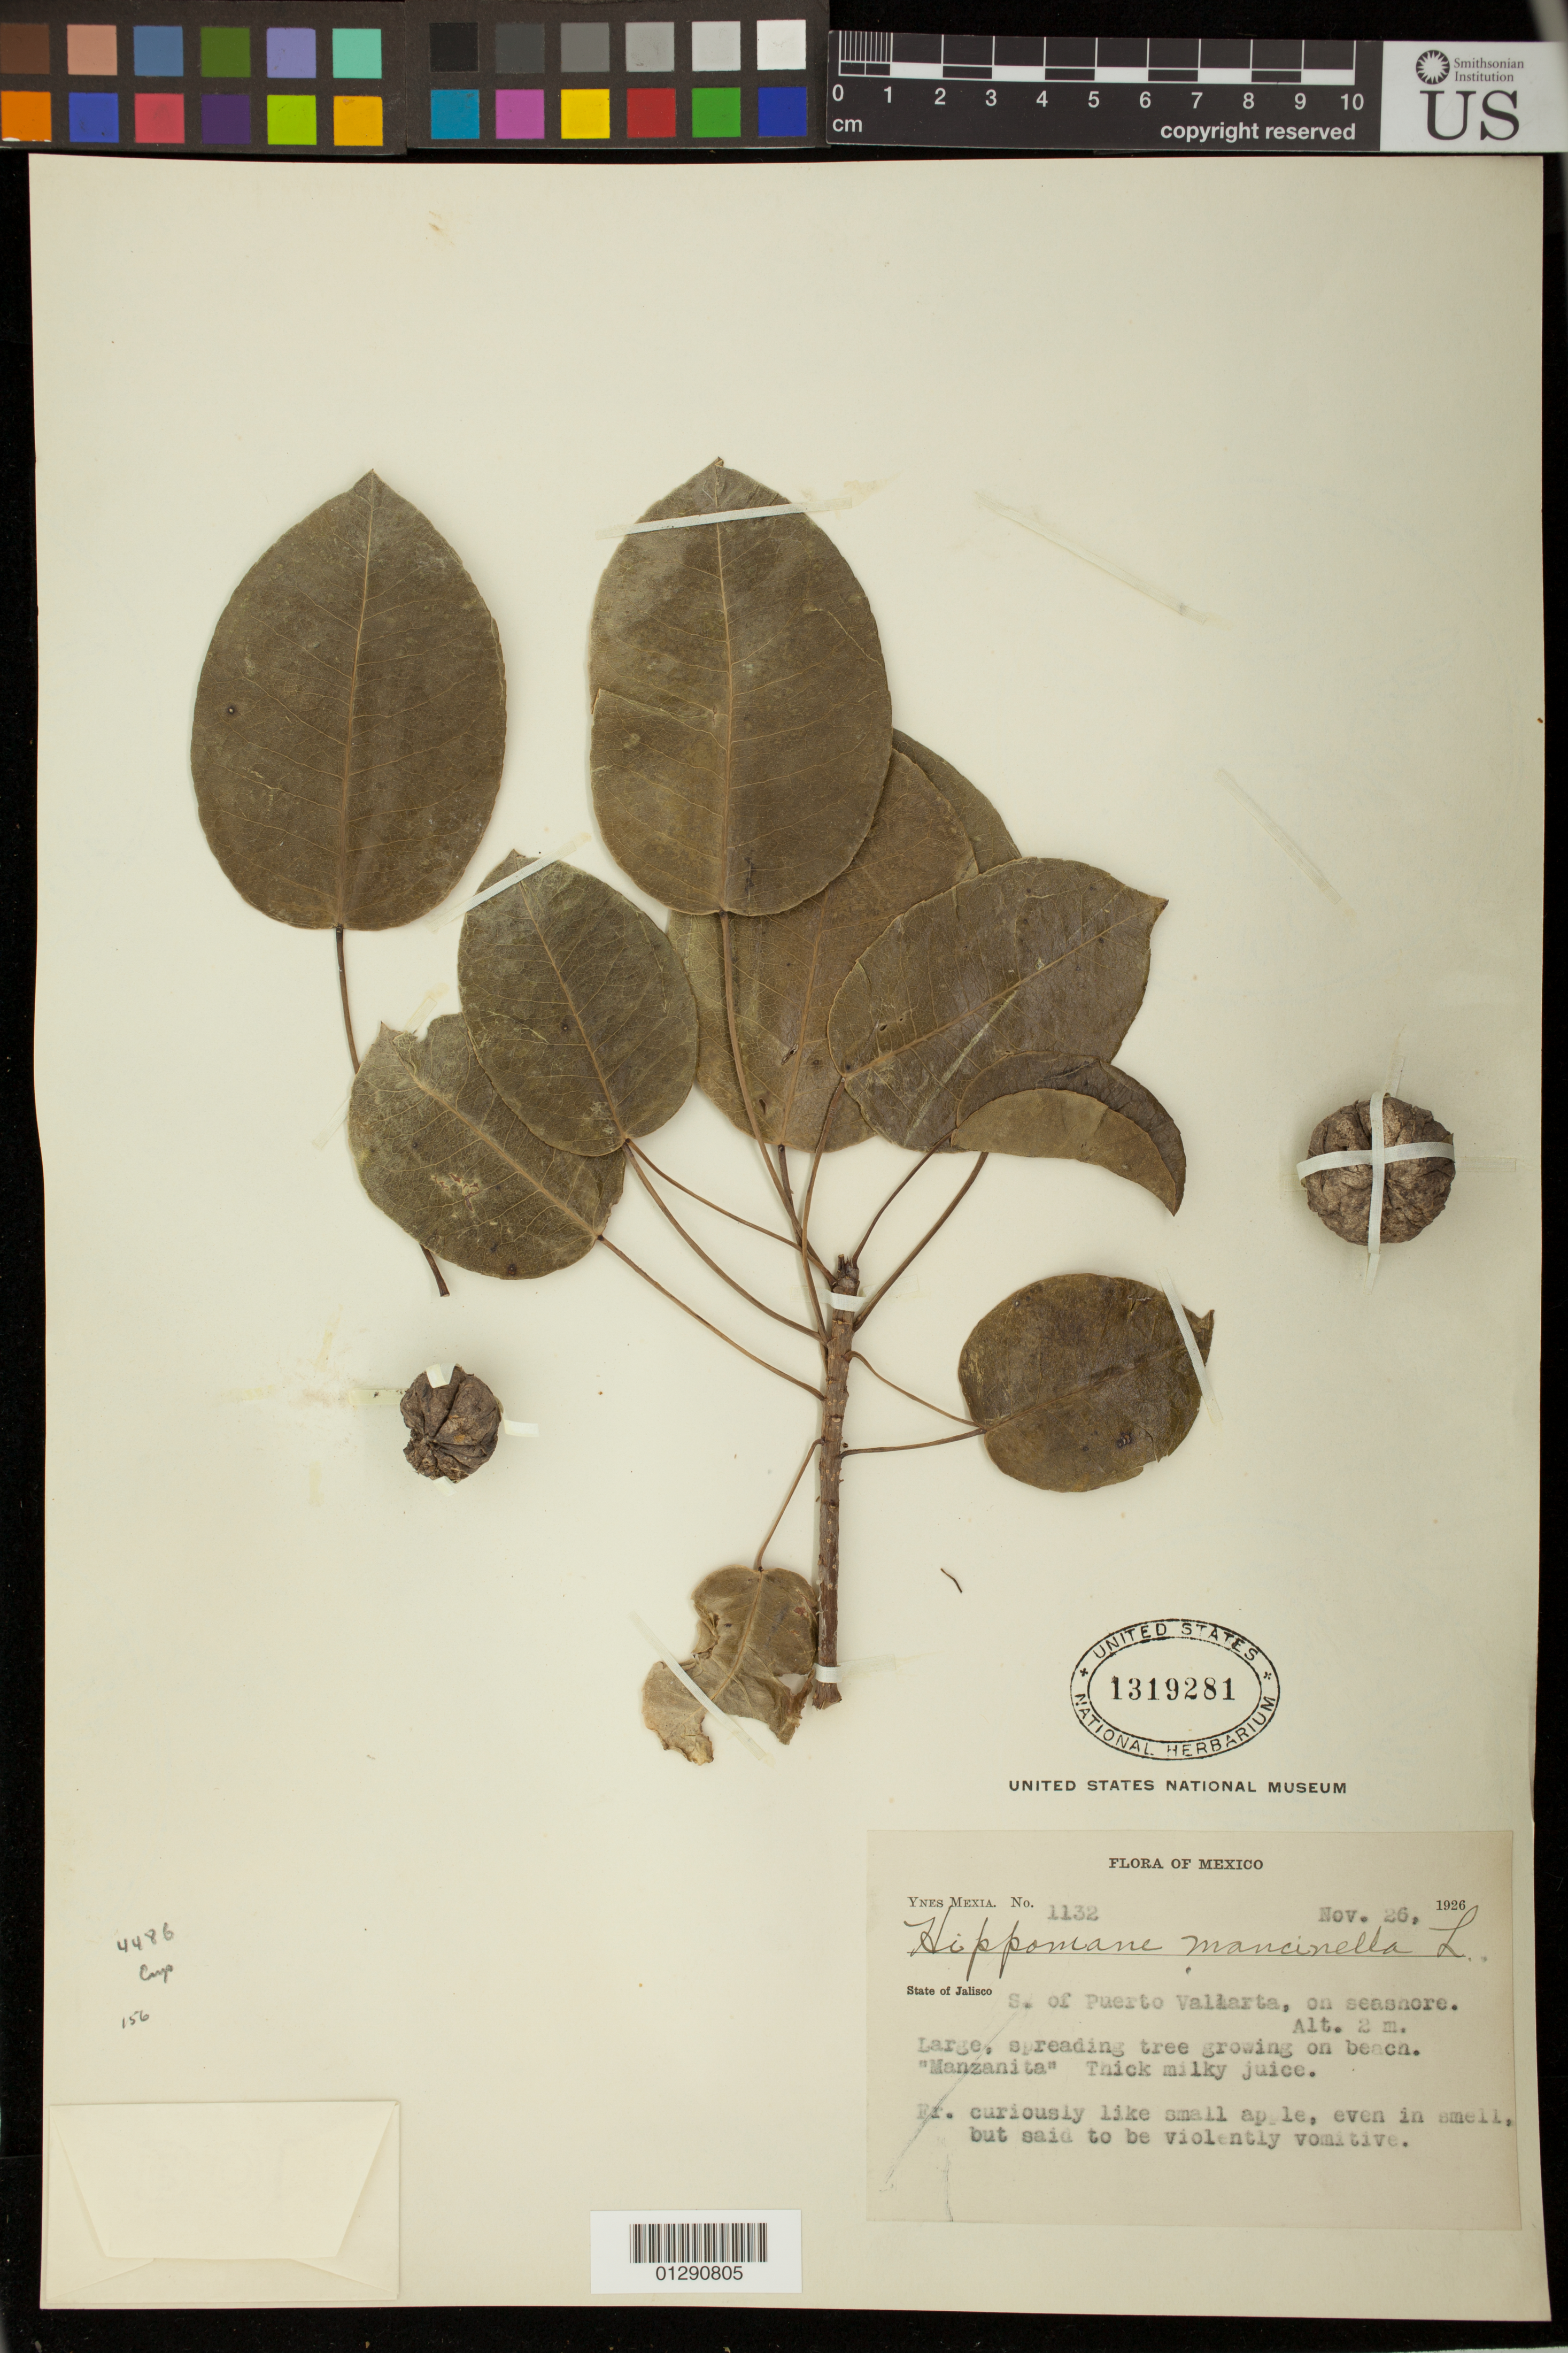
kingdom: Plantae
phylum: Tracheophyta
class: Magnoliopsida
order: Malpighiales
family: Euphorbiaceae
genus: Hippomane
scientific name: Hippomane mancinella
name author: L.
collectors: Y. Mexia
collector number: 1132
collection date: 1926-11-26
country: Mexico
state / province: Jalisco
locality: S. of Puerto Vallarta, on seasnore.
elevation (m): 2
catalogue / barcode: US 1319281